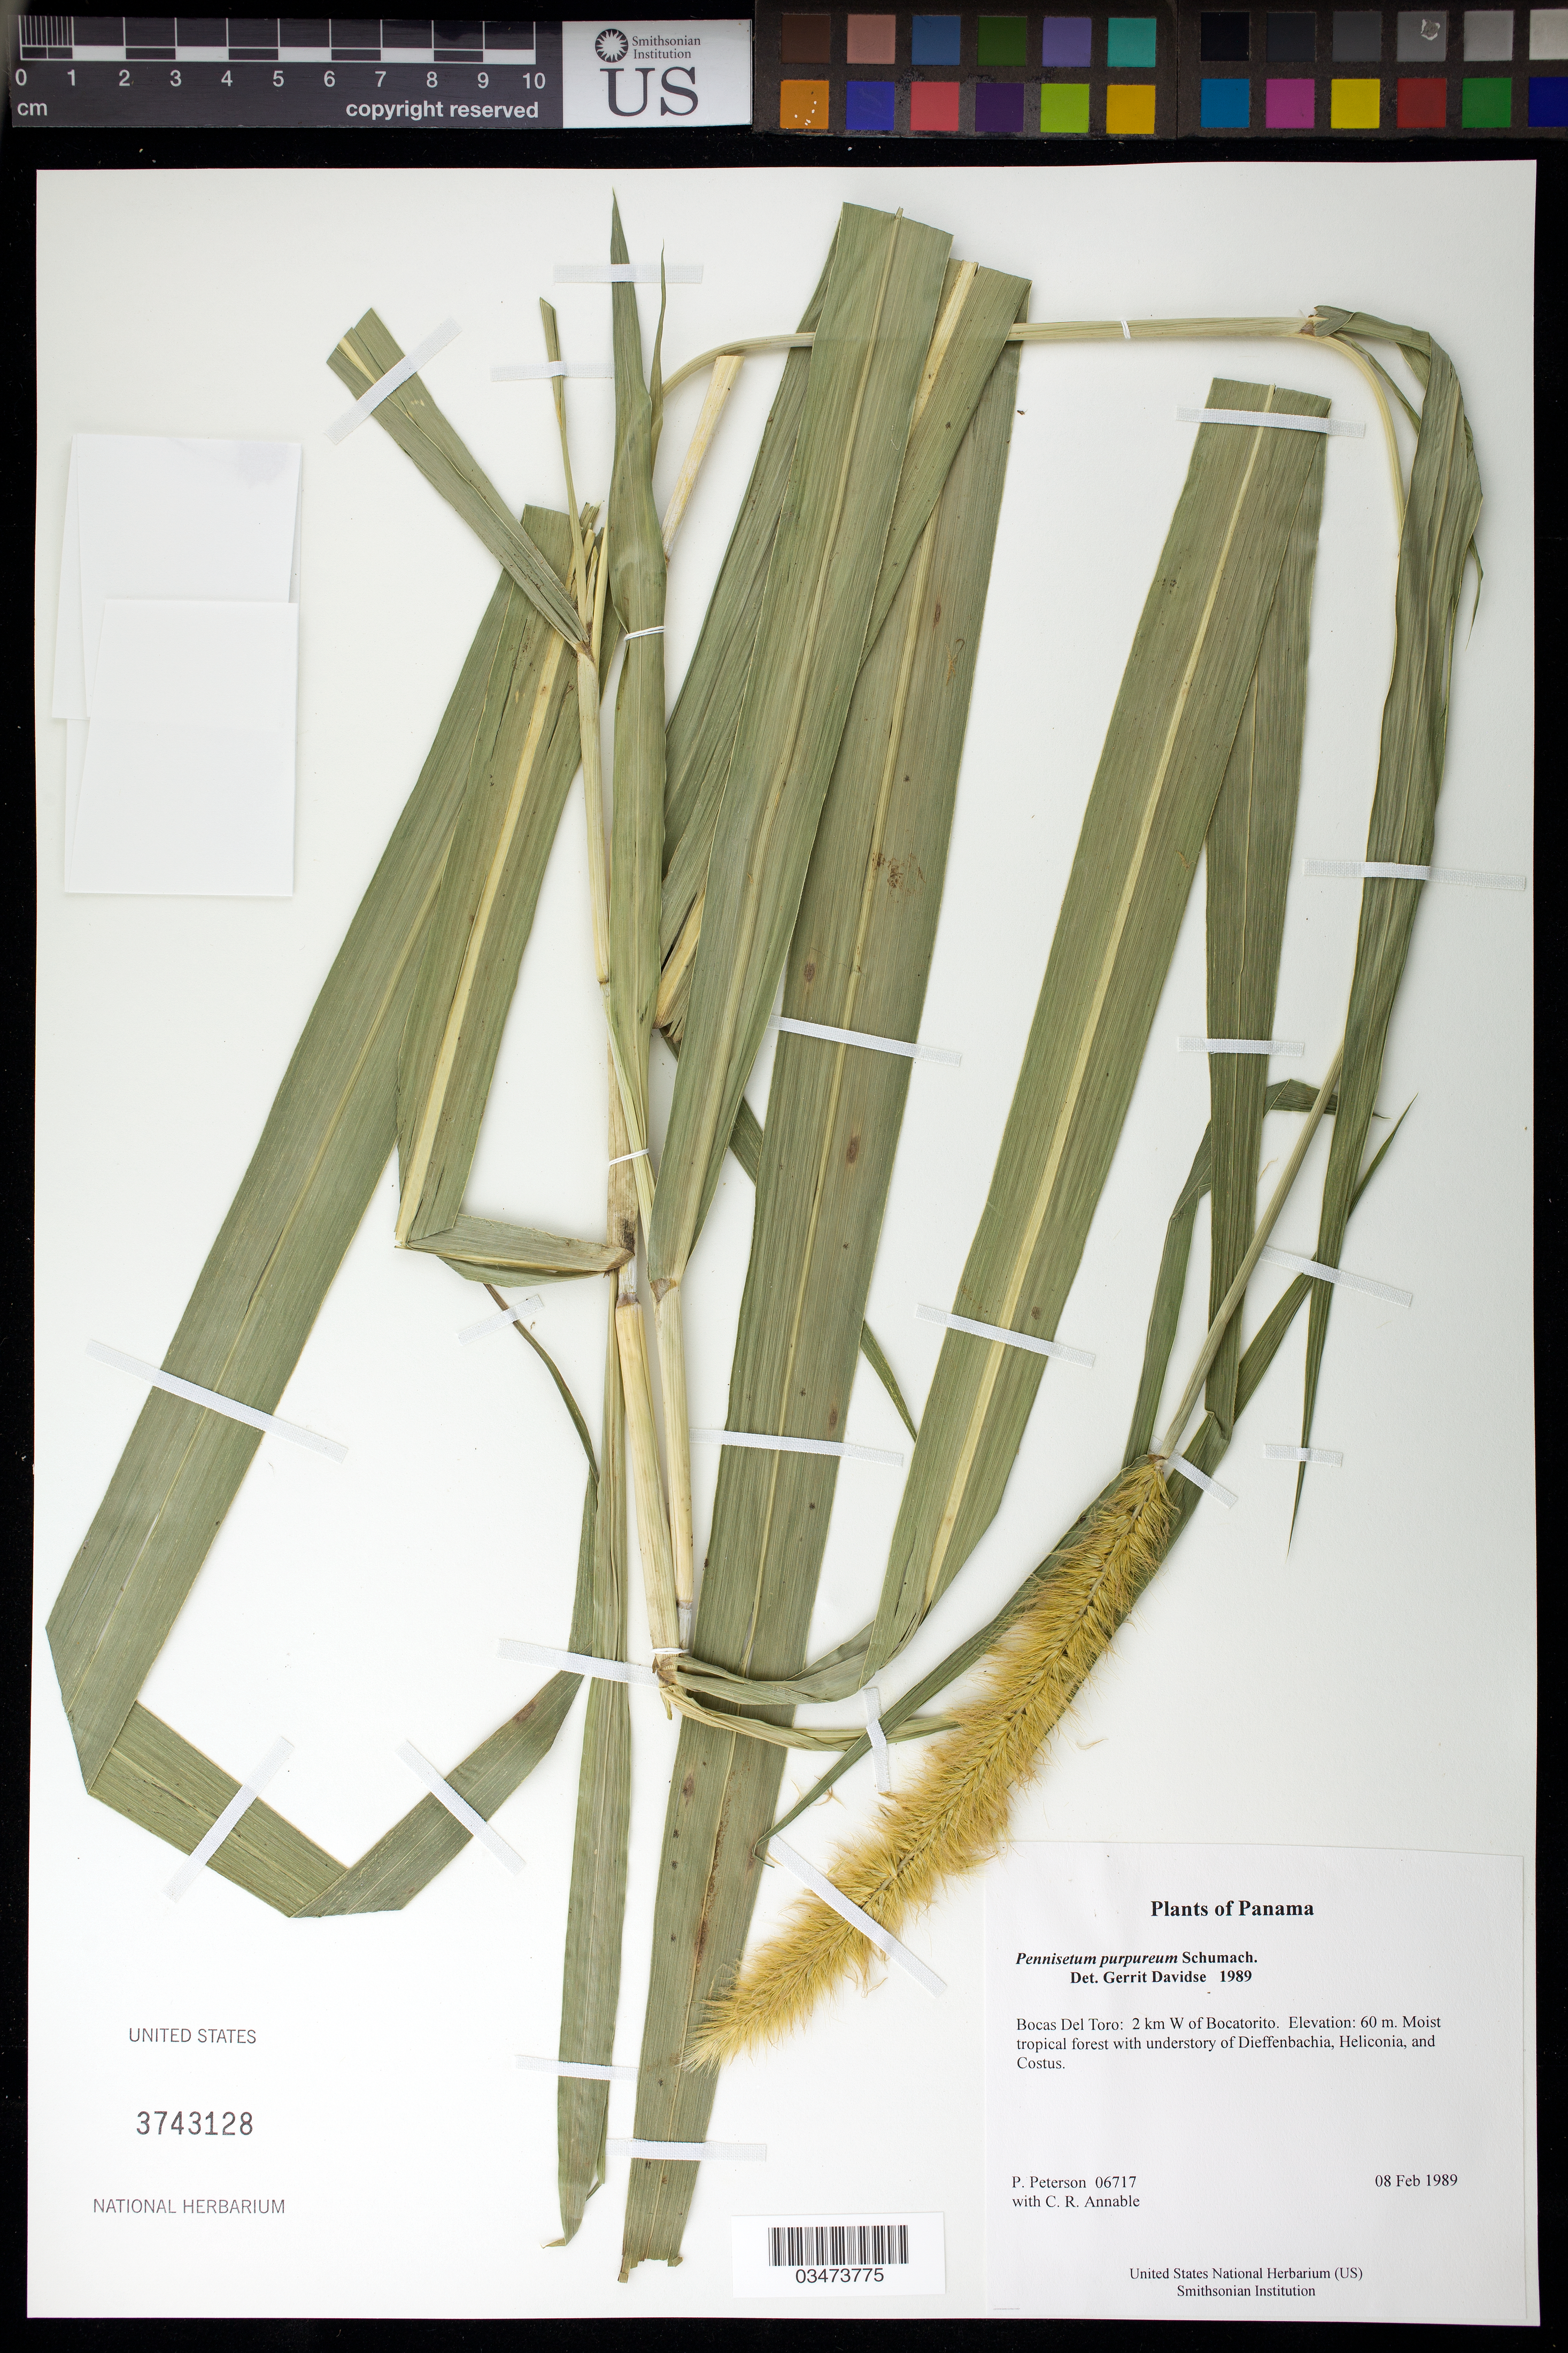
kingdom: Plantae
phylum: Tracheophyta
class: Liliopsida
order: Poales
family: Poaceae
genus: Pennisetum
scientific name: Pennisetum purpureum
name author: Schumach.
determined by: Davidse, Gerrit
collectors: P. M. Peterson & C. R. Annable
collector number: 06717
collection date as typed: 08 Feb 1989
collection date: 1989-02-08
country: Panama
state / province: Bocas del Toro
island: San Cristobal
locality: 2 km W of Bocatorito.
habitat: Moist tropical forest with understory of Dieffenbachia, Heliconia, and Costus.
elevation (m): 60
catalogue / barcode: US 3743128